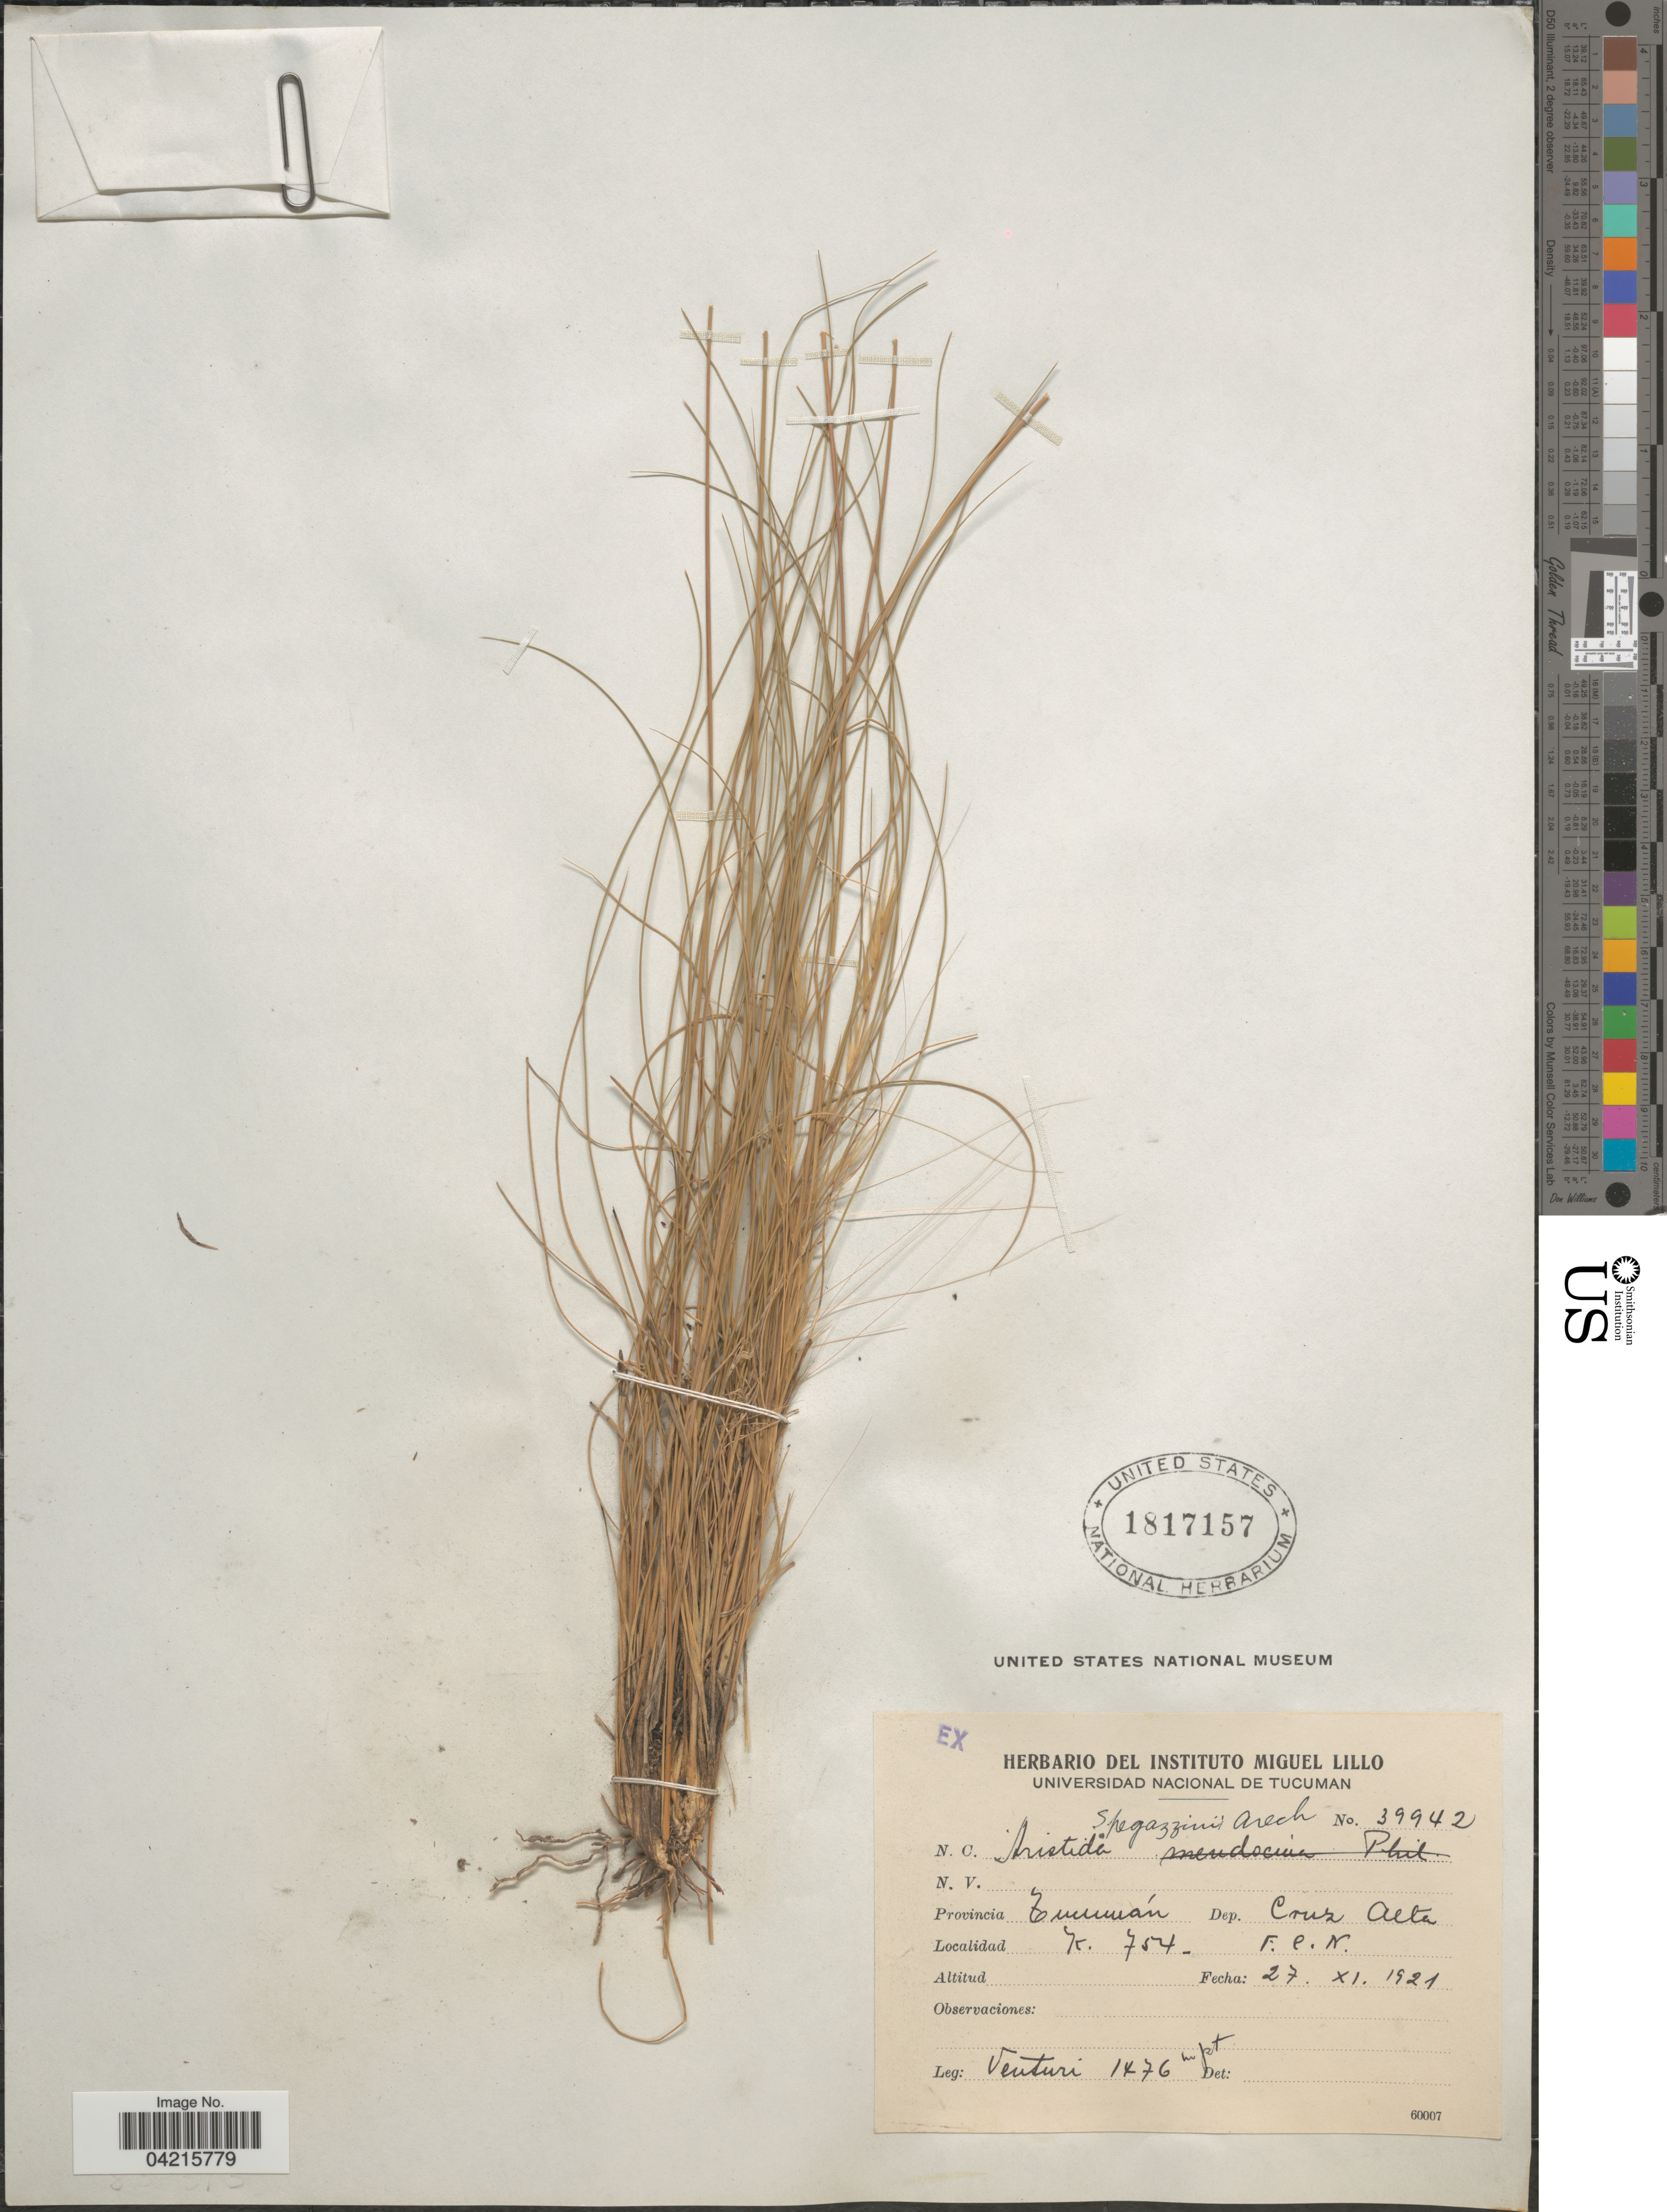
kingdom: Plantae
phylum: Tracheophyta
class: Liliopsida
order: Poales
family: Poaceae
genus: Aristida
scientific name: Aristida spegazzinii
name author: Arechav.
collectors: Venturi, --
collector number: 1476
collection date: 1921-11-27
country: Argentina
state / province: Tucumán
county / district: Cruz Alta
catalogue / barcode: US 1817157